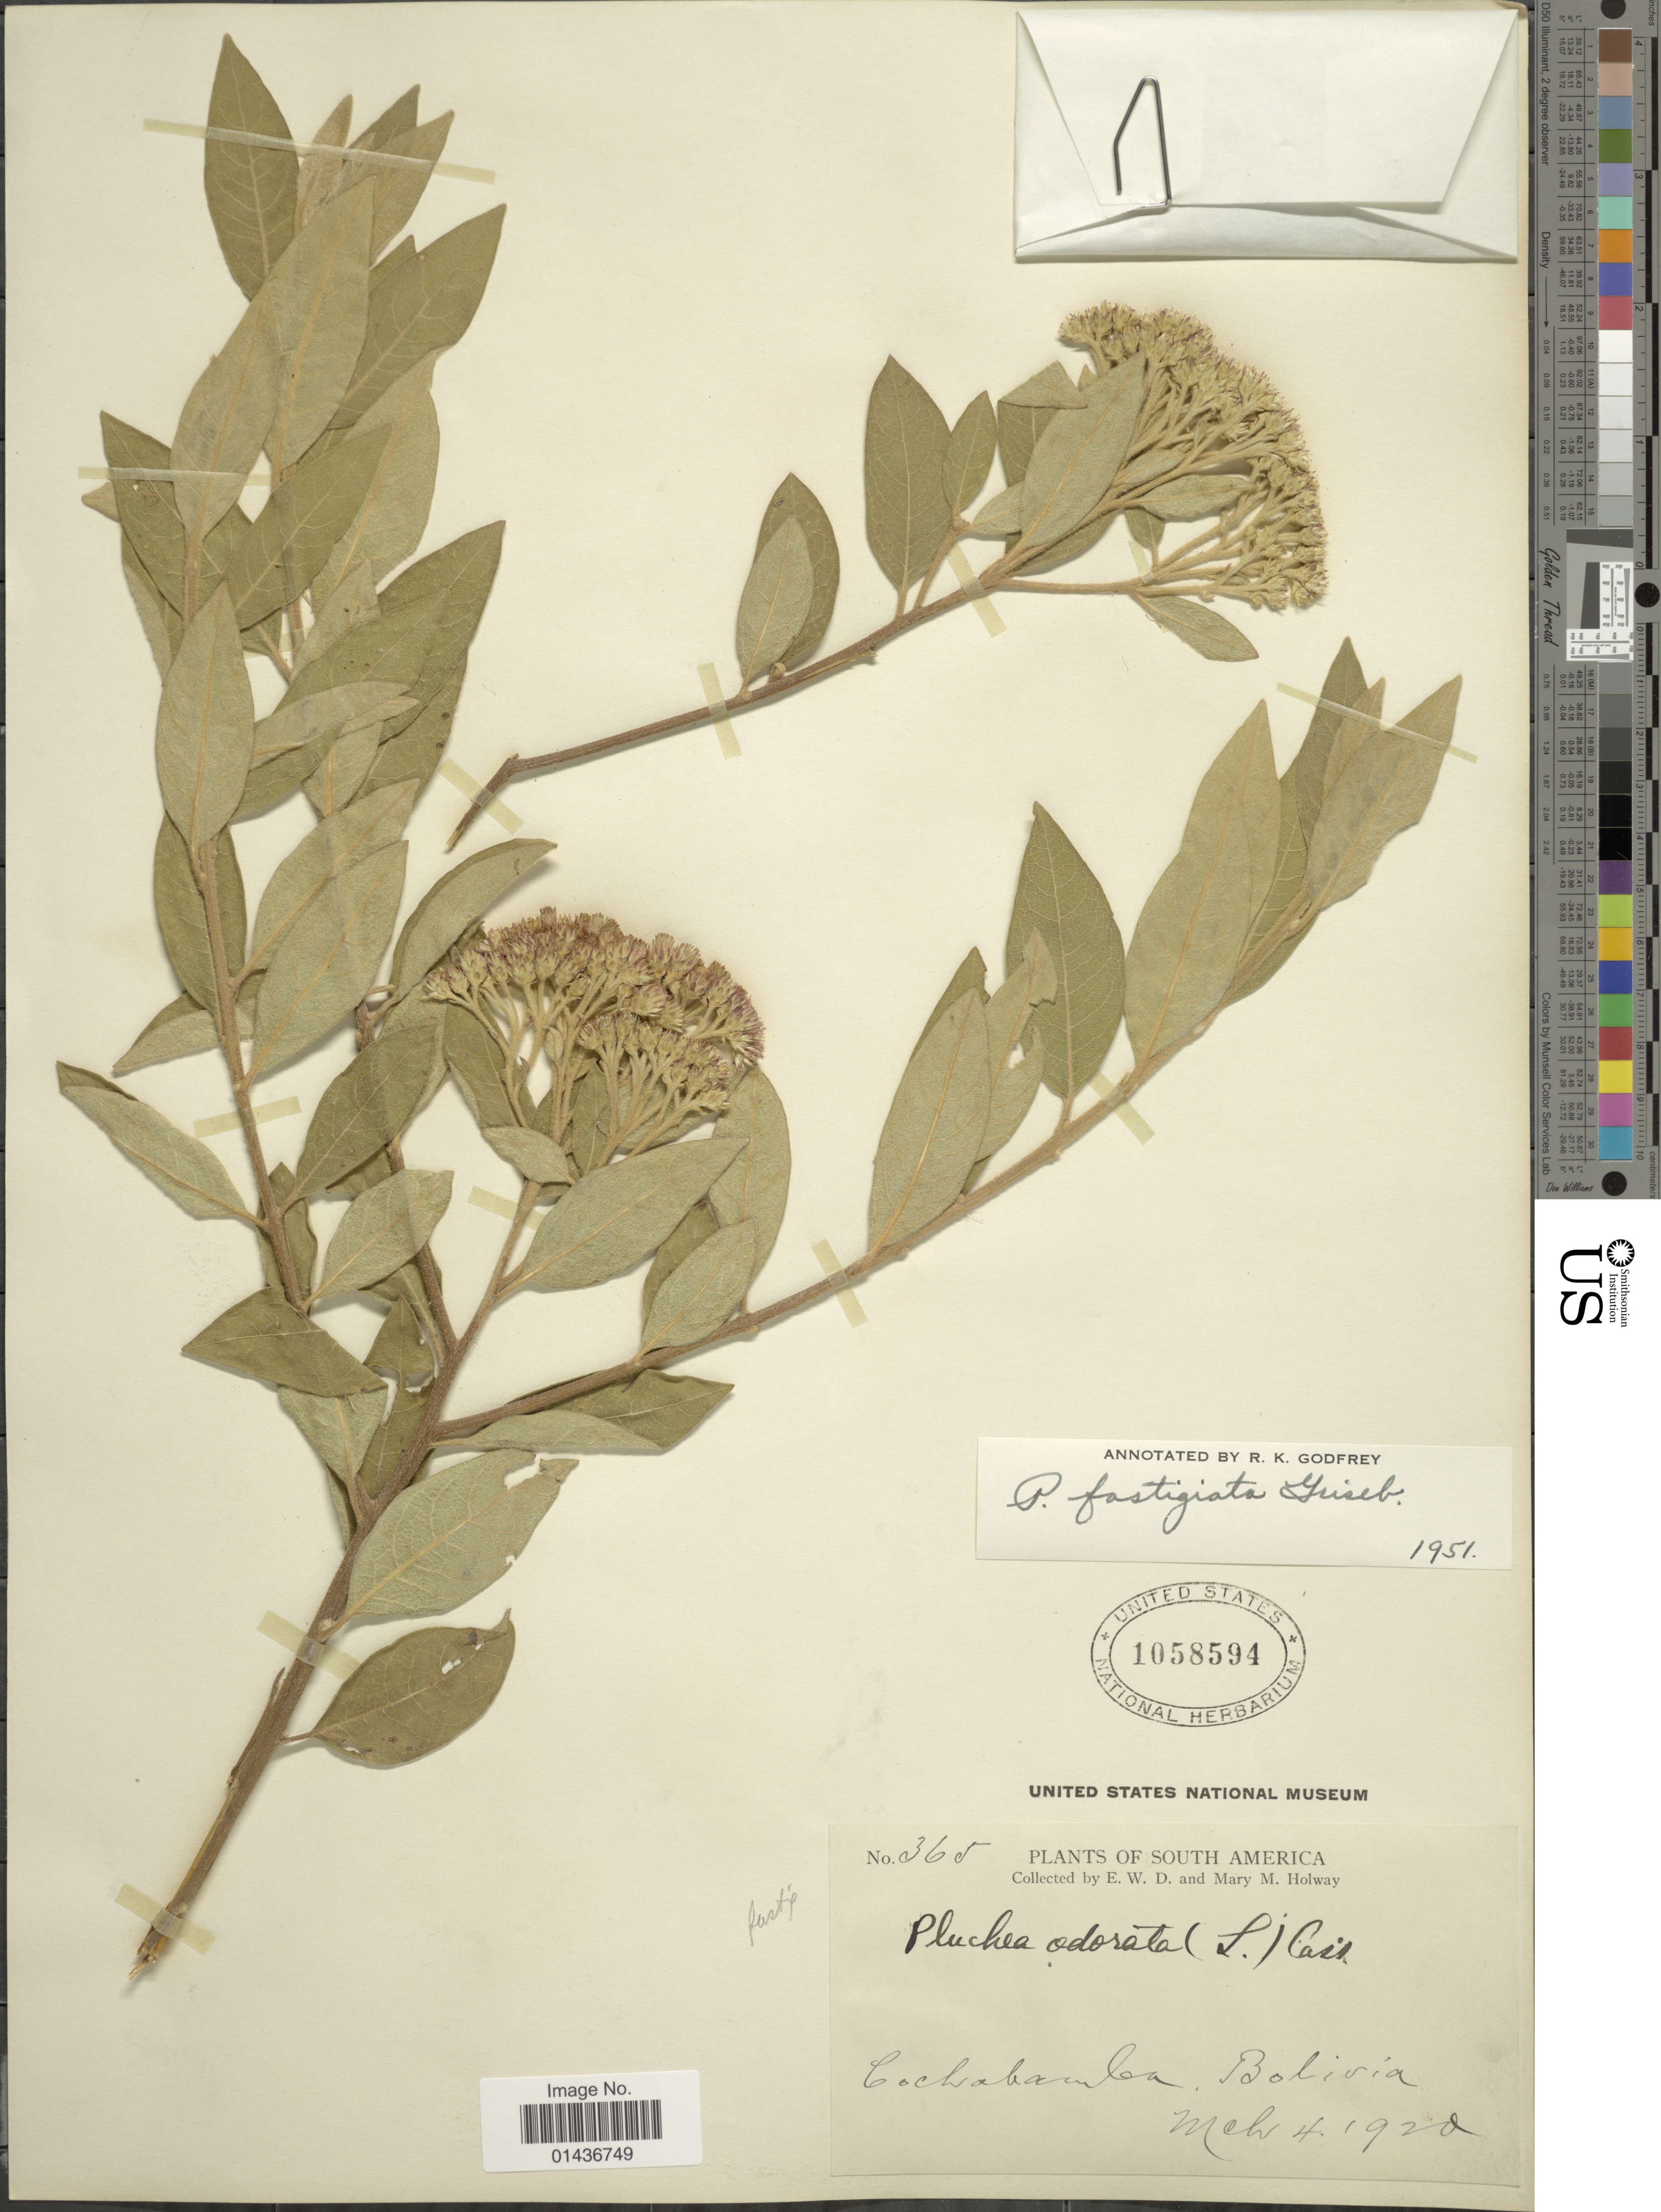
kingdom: Plantae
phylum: Tracheophyta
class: Magnoliopsida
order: Asterales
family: Asteraceae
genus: Pluchea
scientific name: Pluchea fastigiata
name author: Griseb.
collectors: E. W. D. Holway & M. M. Holway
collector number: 365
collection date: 1920-03-04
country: Bolivia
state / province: Cochabamba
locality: Cochabamba, Bolivia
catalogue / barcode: US 1058594